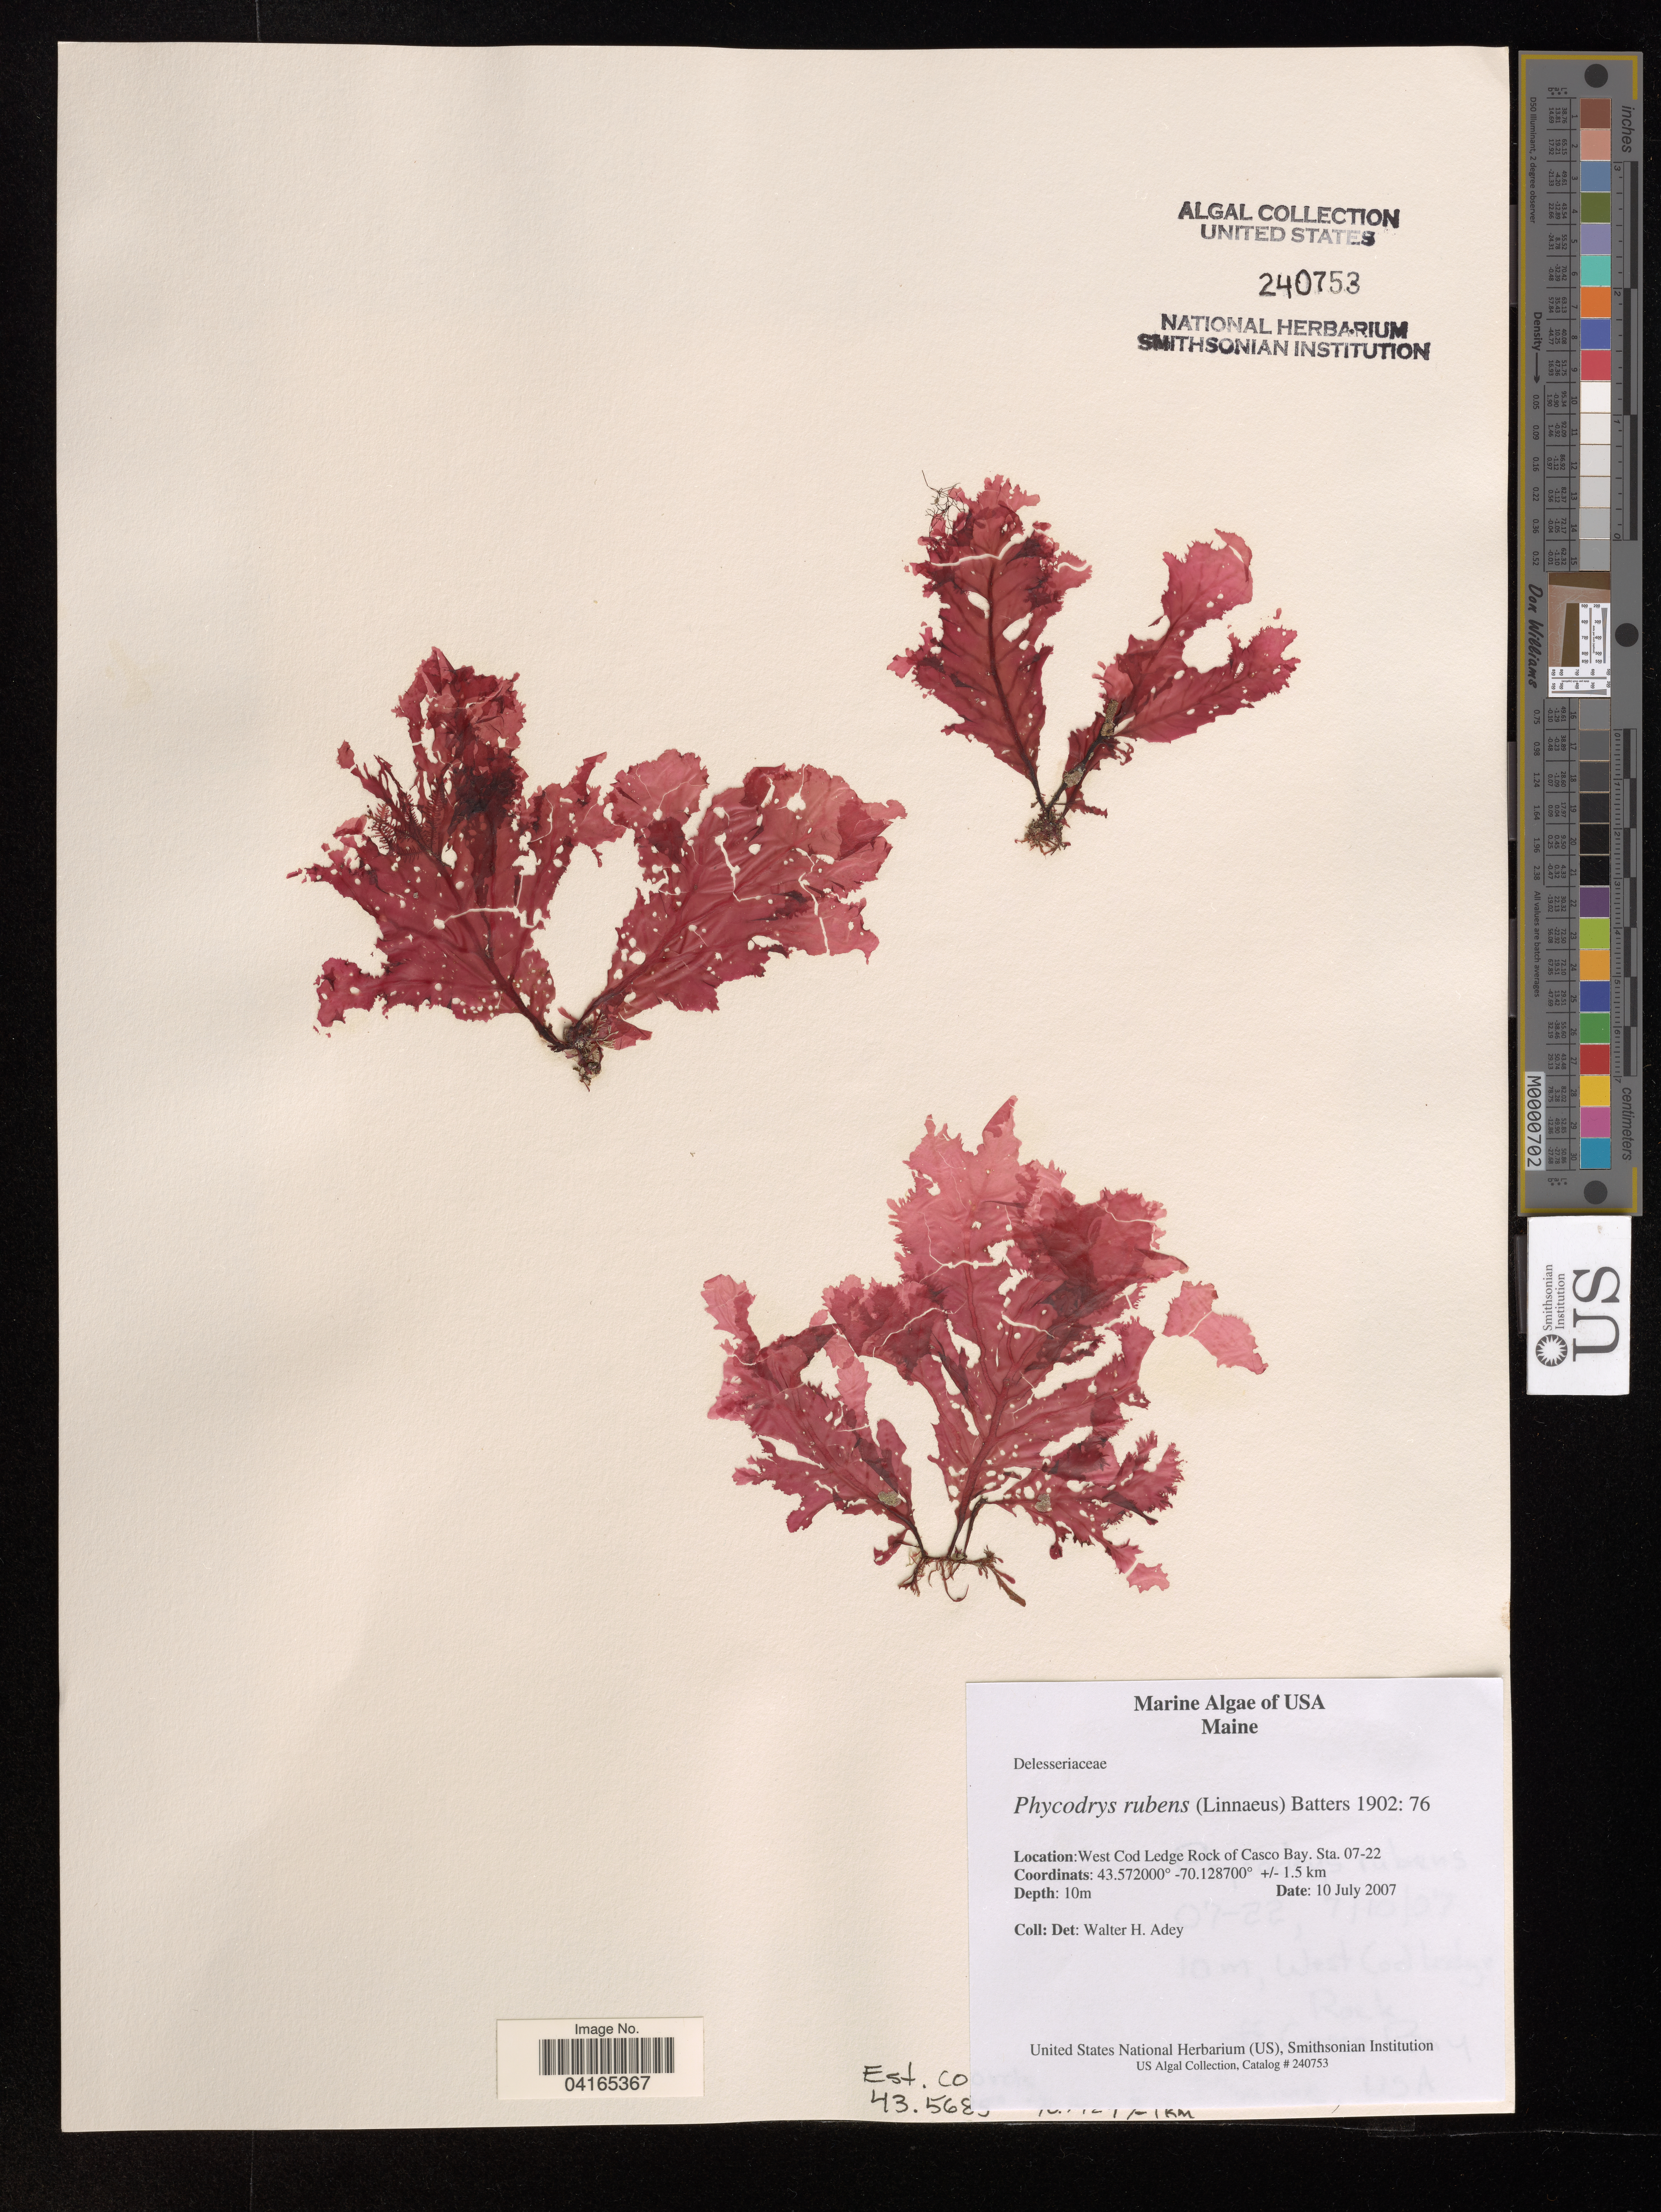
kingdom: Plantae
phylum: Rhodophyta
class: Florideophyceae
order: Ceramiales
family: Delesseriaceae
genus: Phycodrys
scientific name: Phycodrys rubens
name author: (L.) Batters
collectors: W. H. Adey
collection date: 2007-07-10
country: United States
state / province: Maine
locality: NW North Atlantic. West Cod Ledge Rock off Casco Bay. Sta. 07-22.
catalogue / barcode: US 240753